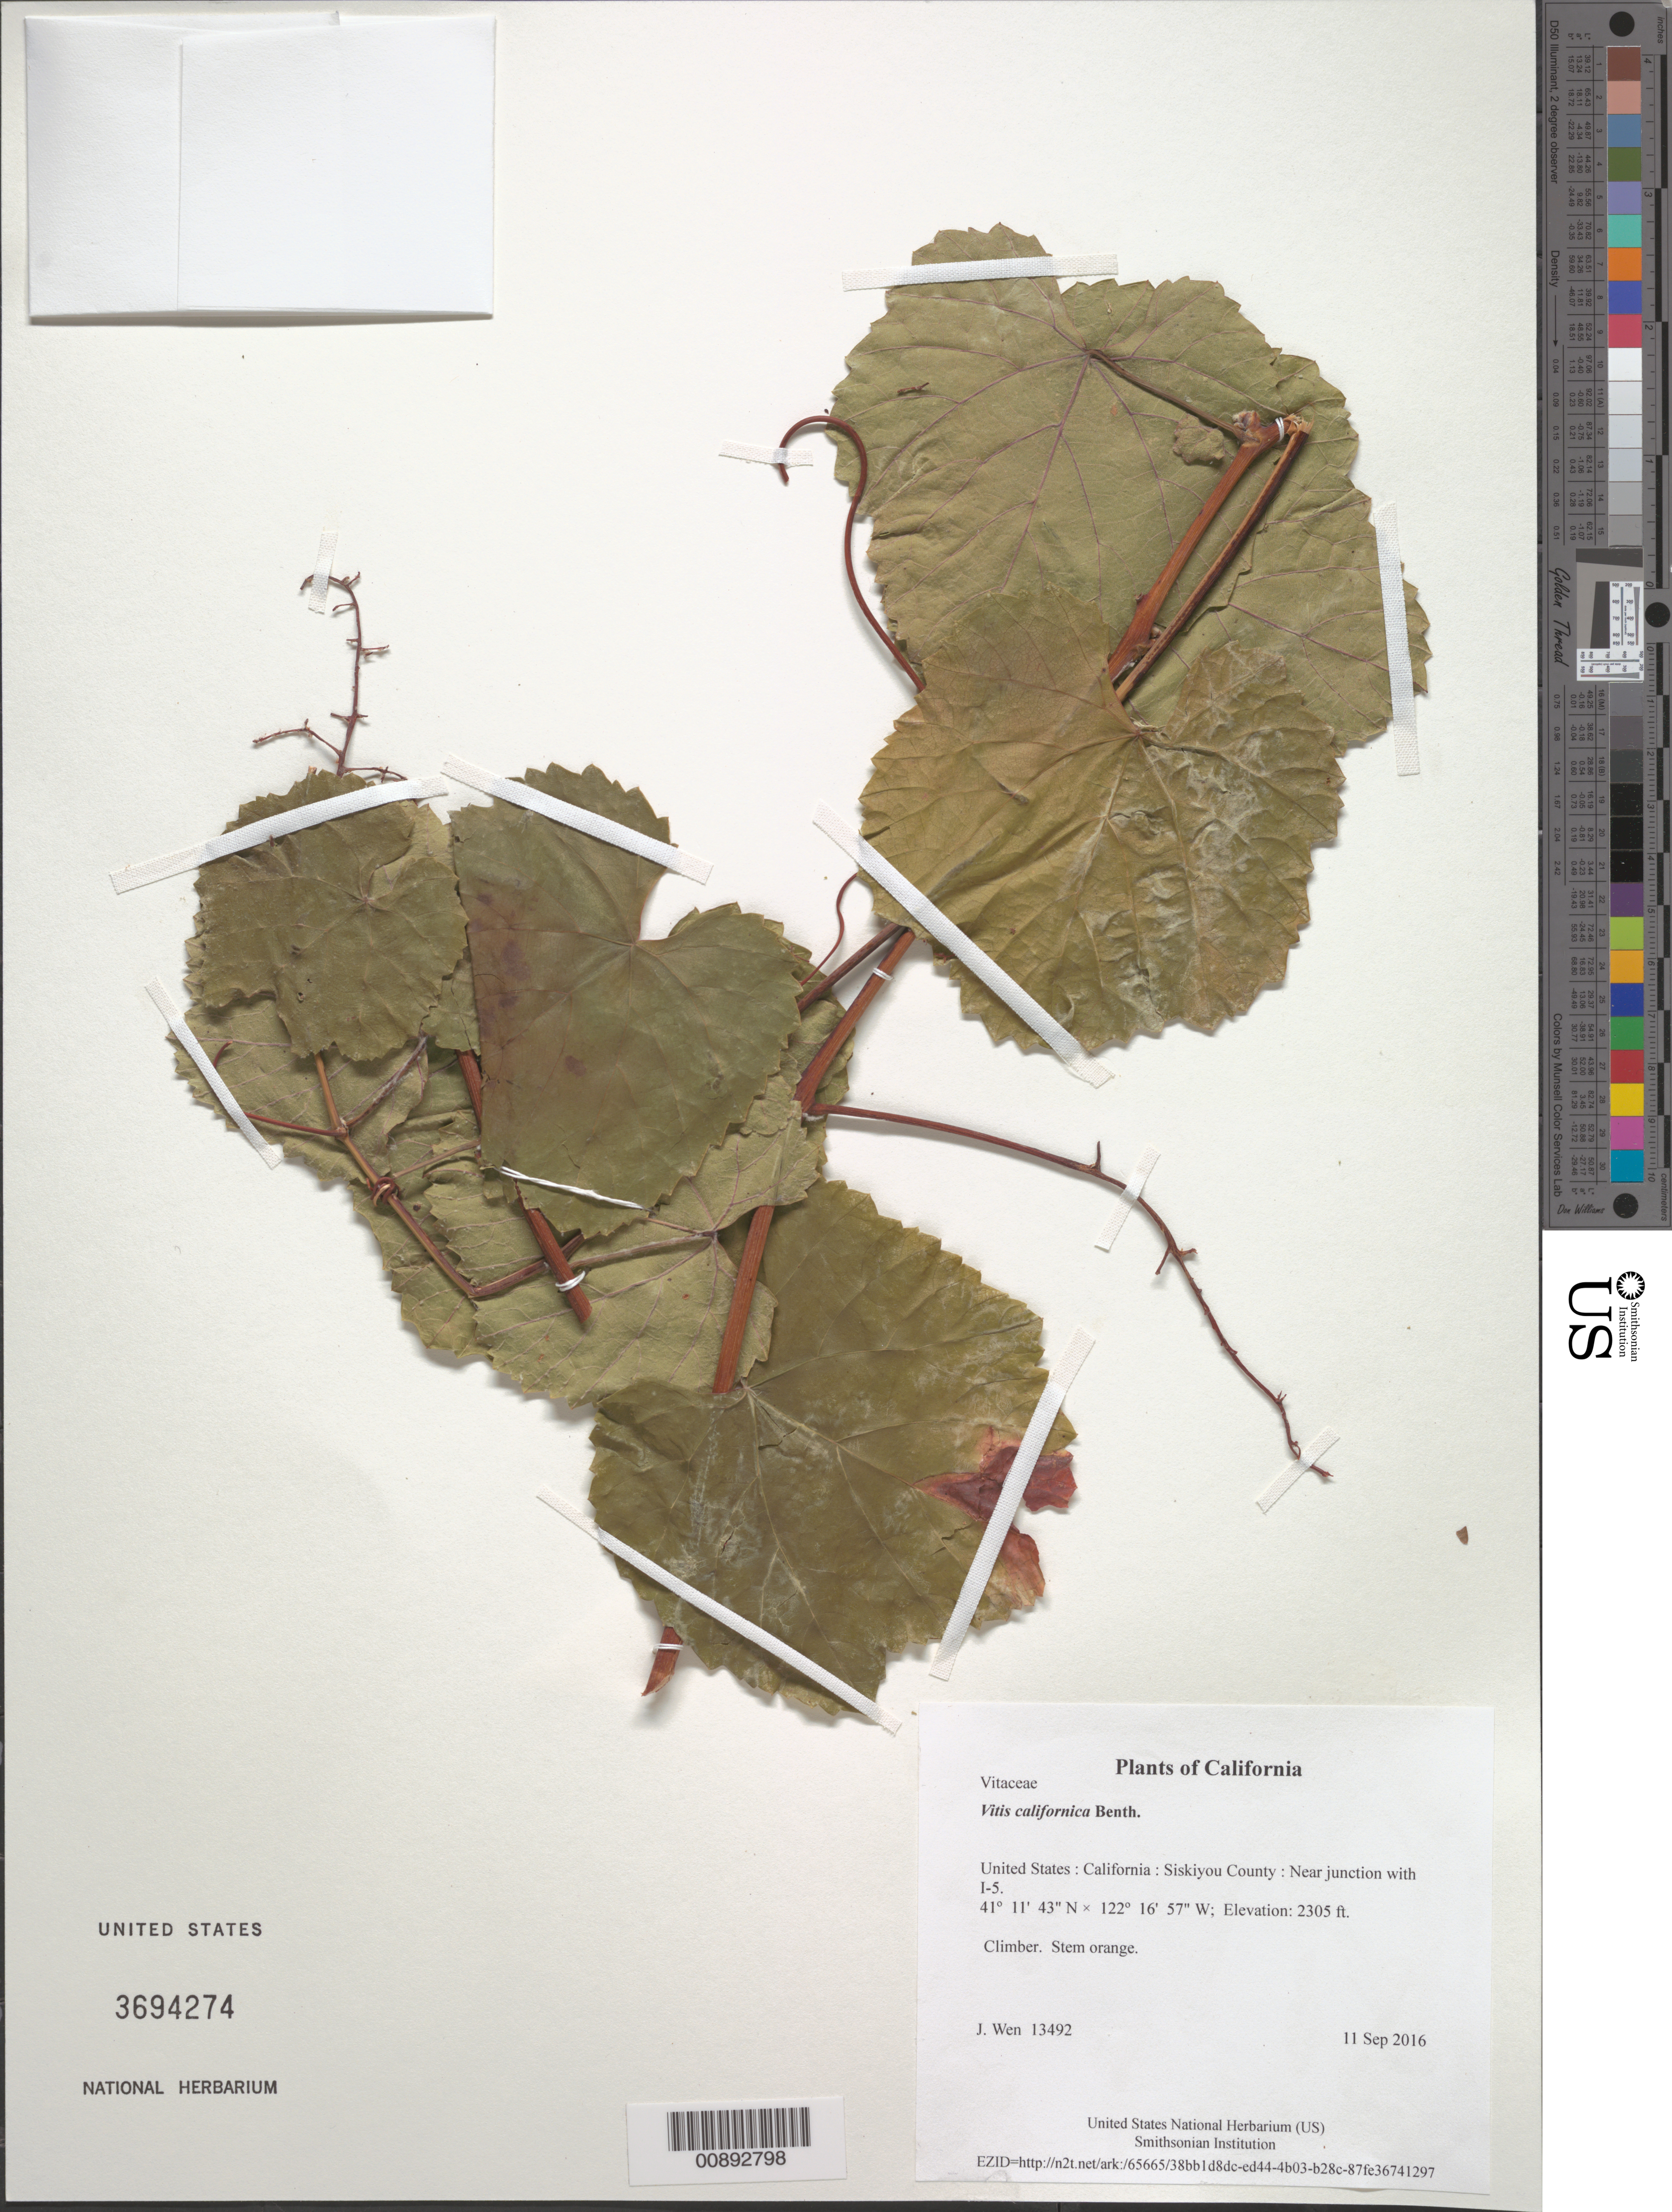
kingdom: Plantae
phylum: Tracheophyta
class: Magnoliopsida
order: Vitales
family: Vitaceae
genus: Vitis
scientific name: Vitis californica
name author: Benth.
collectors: J. Wen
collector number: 13492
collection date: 2016-09-11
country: United States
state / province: California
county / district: Siskiyou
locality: Near junction with I-5.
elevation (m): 703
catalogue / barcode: US 3694274